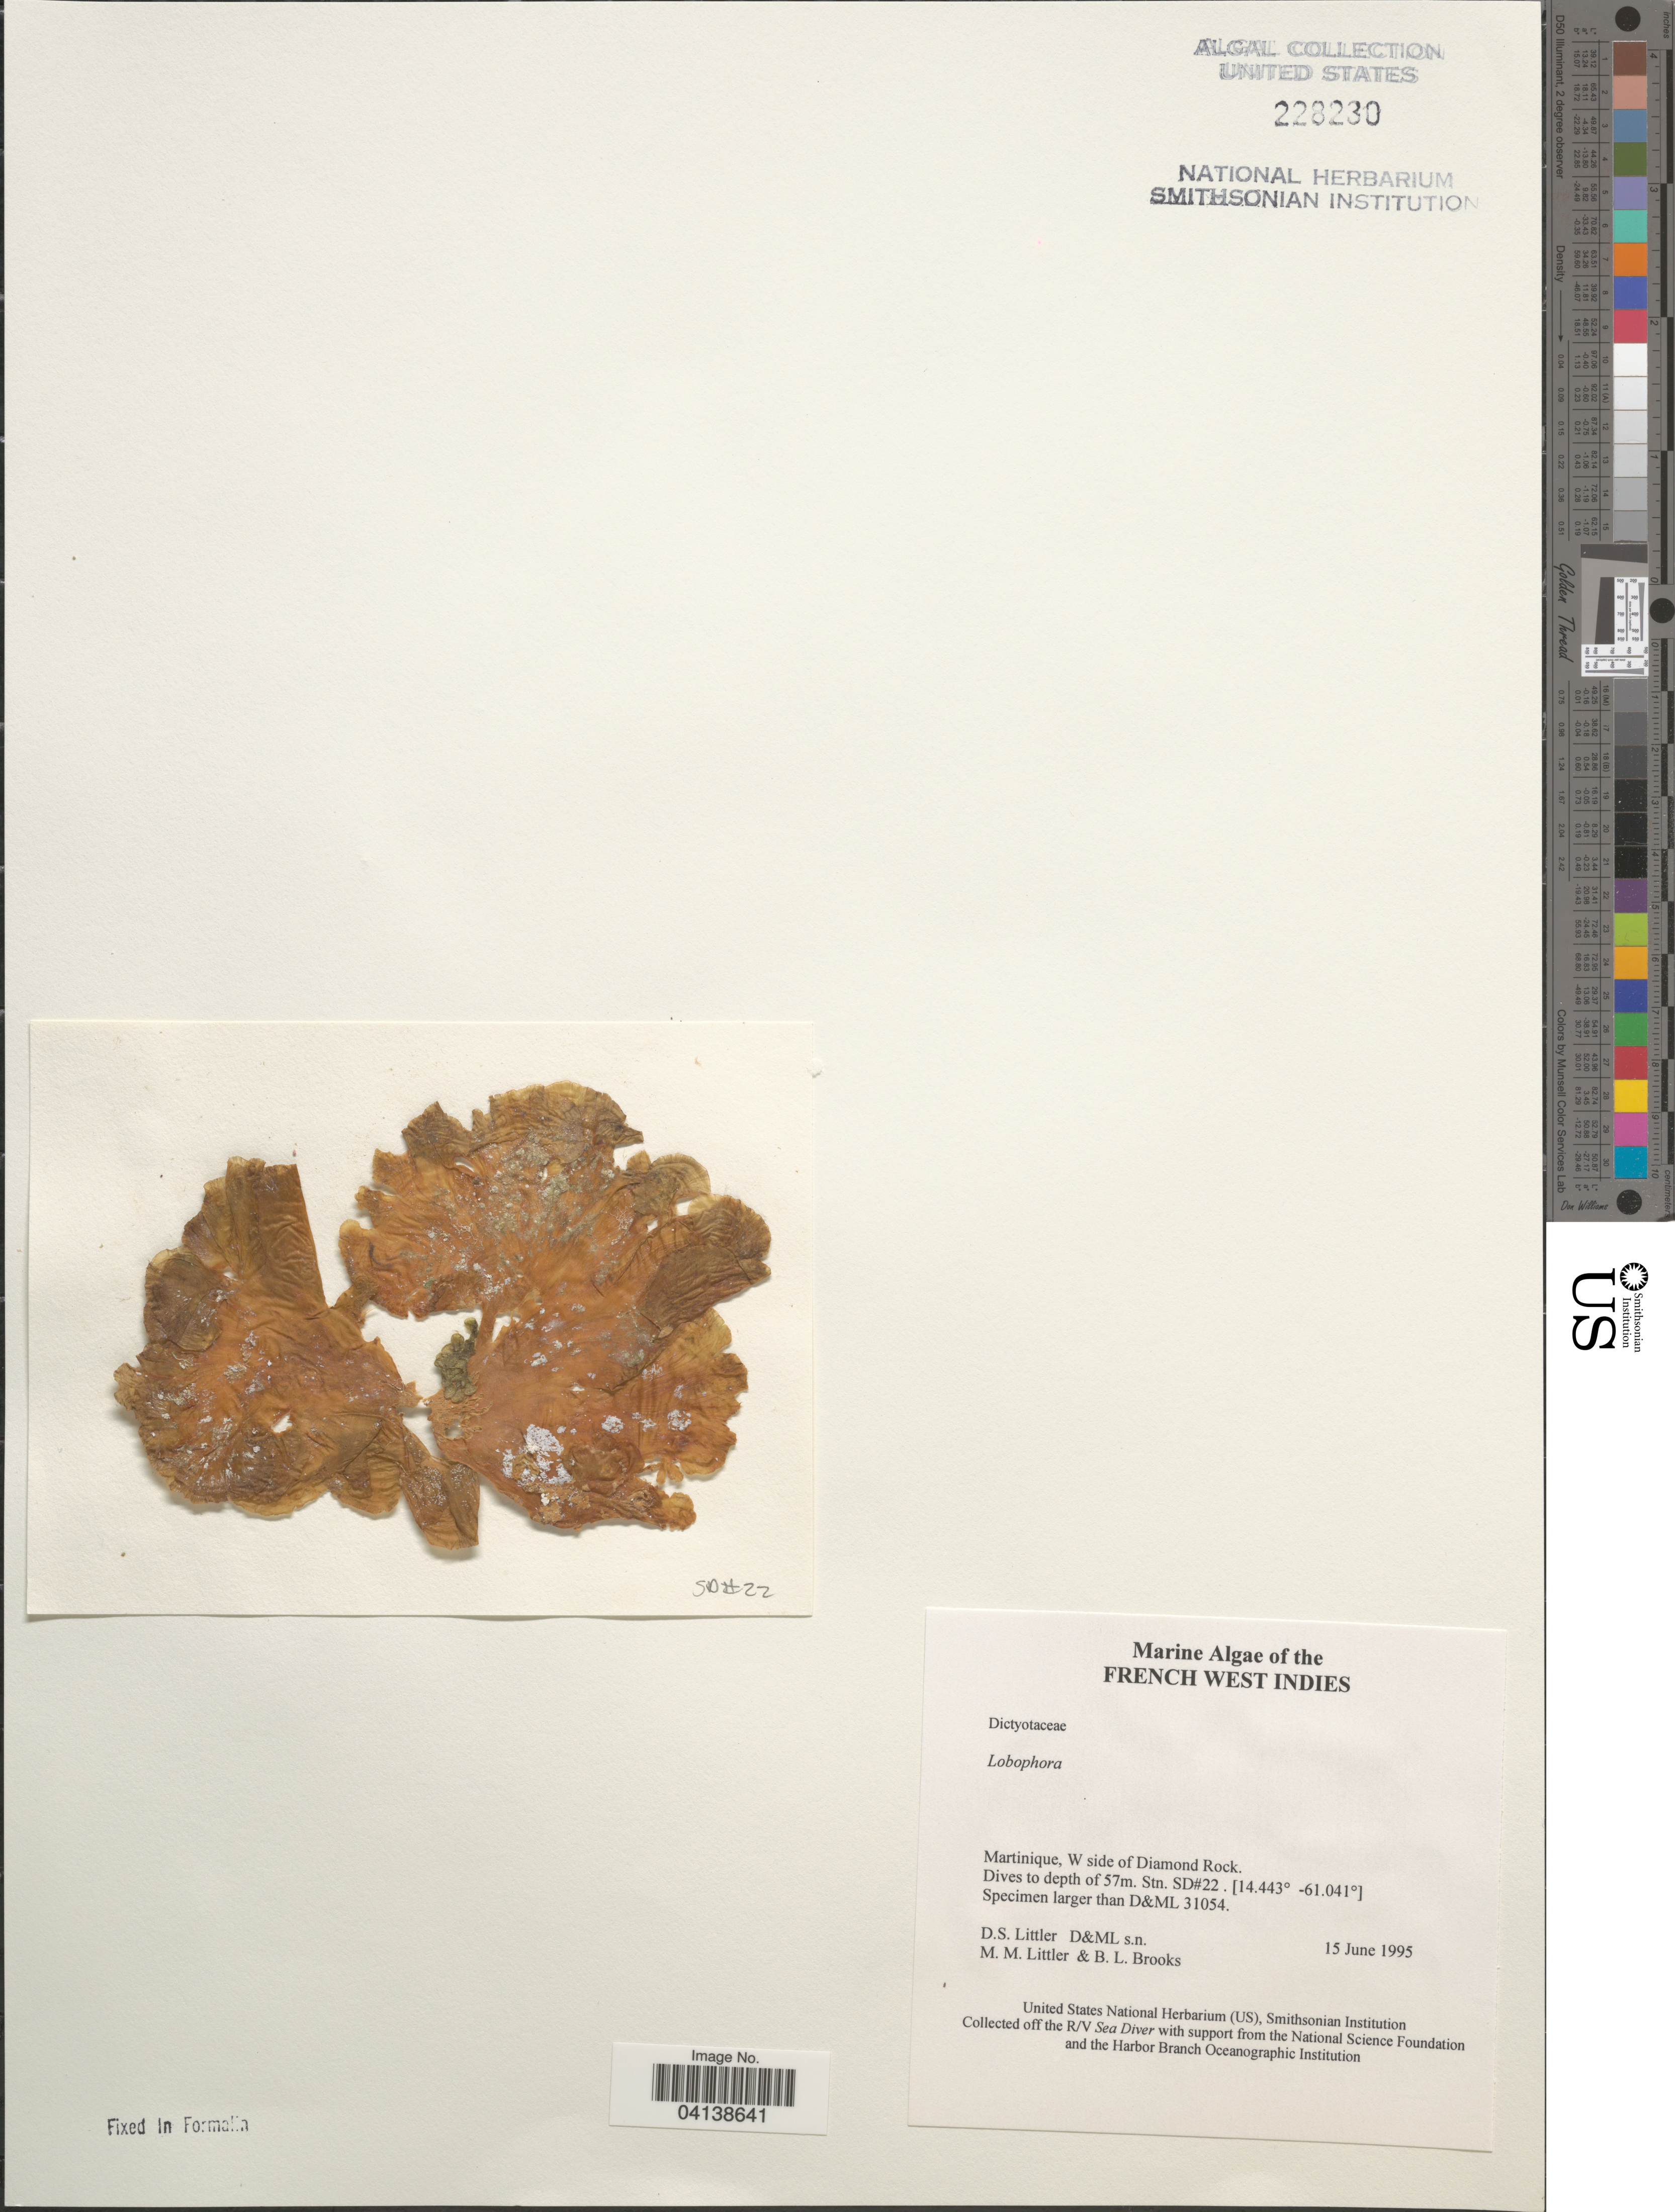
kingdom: Chromista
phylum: Ochrophyta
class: Phaeophyceae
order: Dictyotales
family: Dictyotaceae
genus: Lobophora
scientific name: Lobophora sp.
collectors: D. S. Littler & B. Brooks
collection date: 1995-06-15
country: Martinique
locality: French West Indies. W side of Diamond Rock. Stn. SD#22.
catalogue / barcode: US 228230